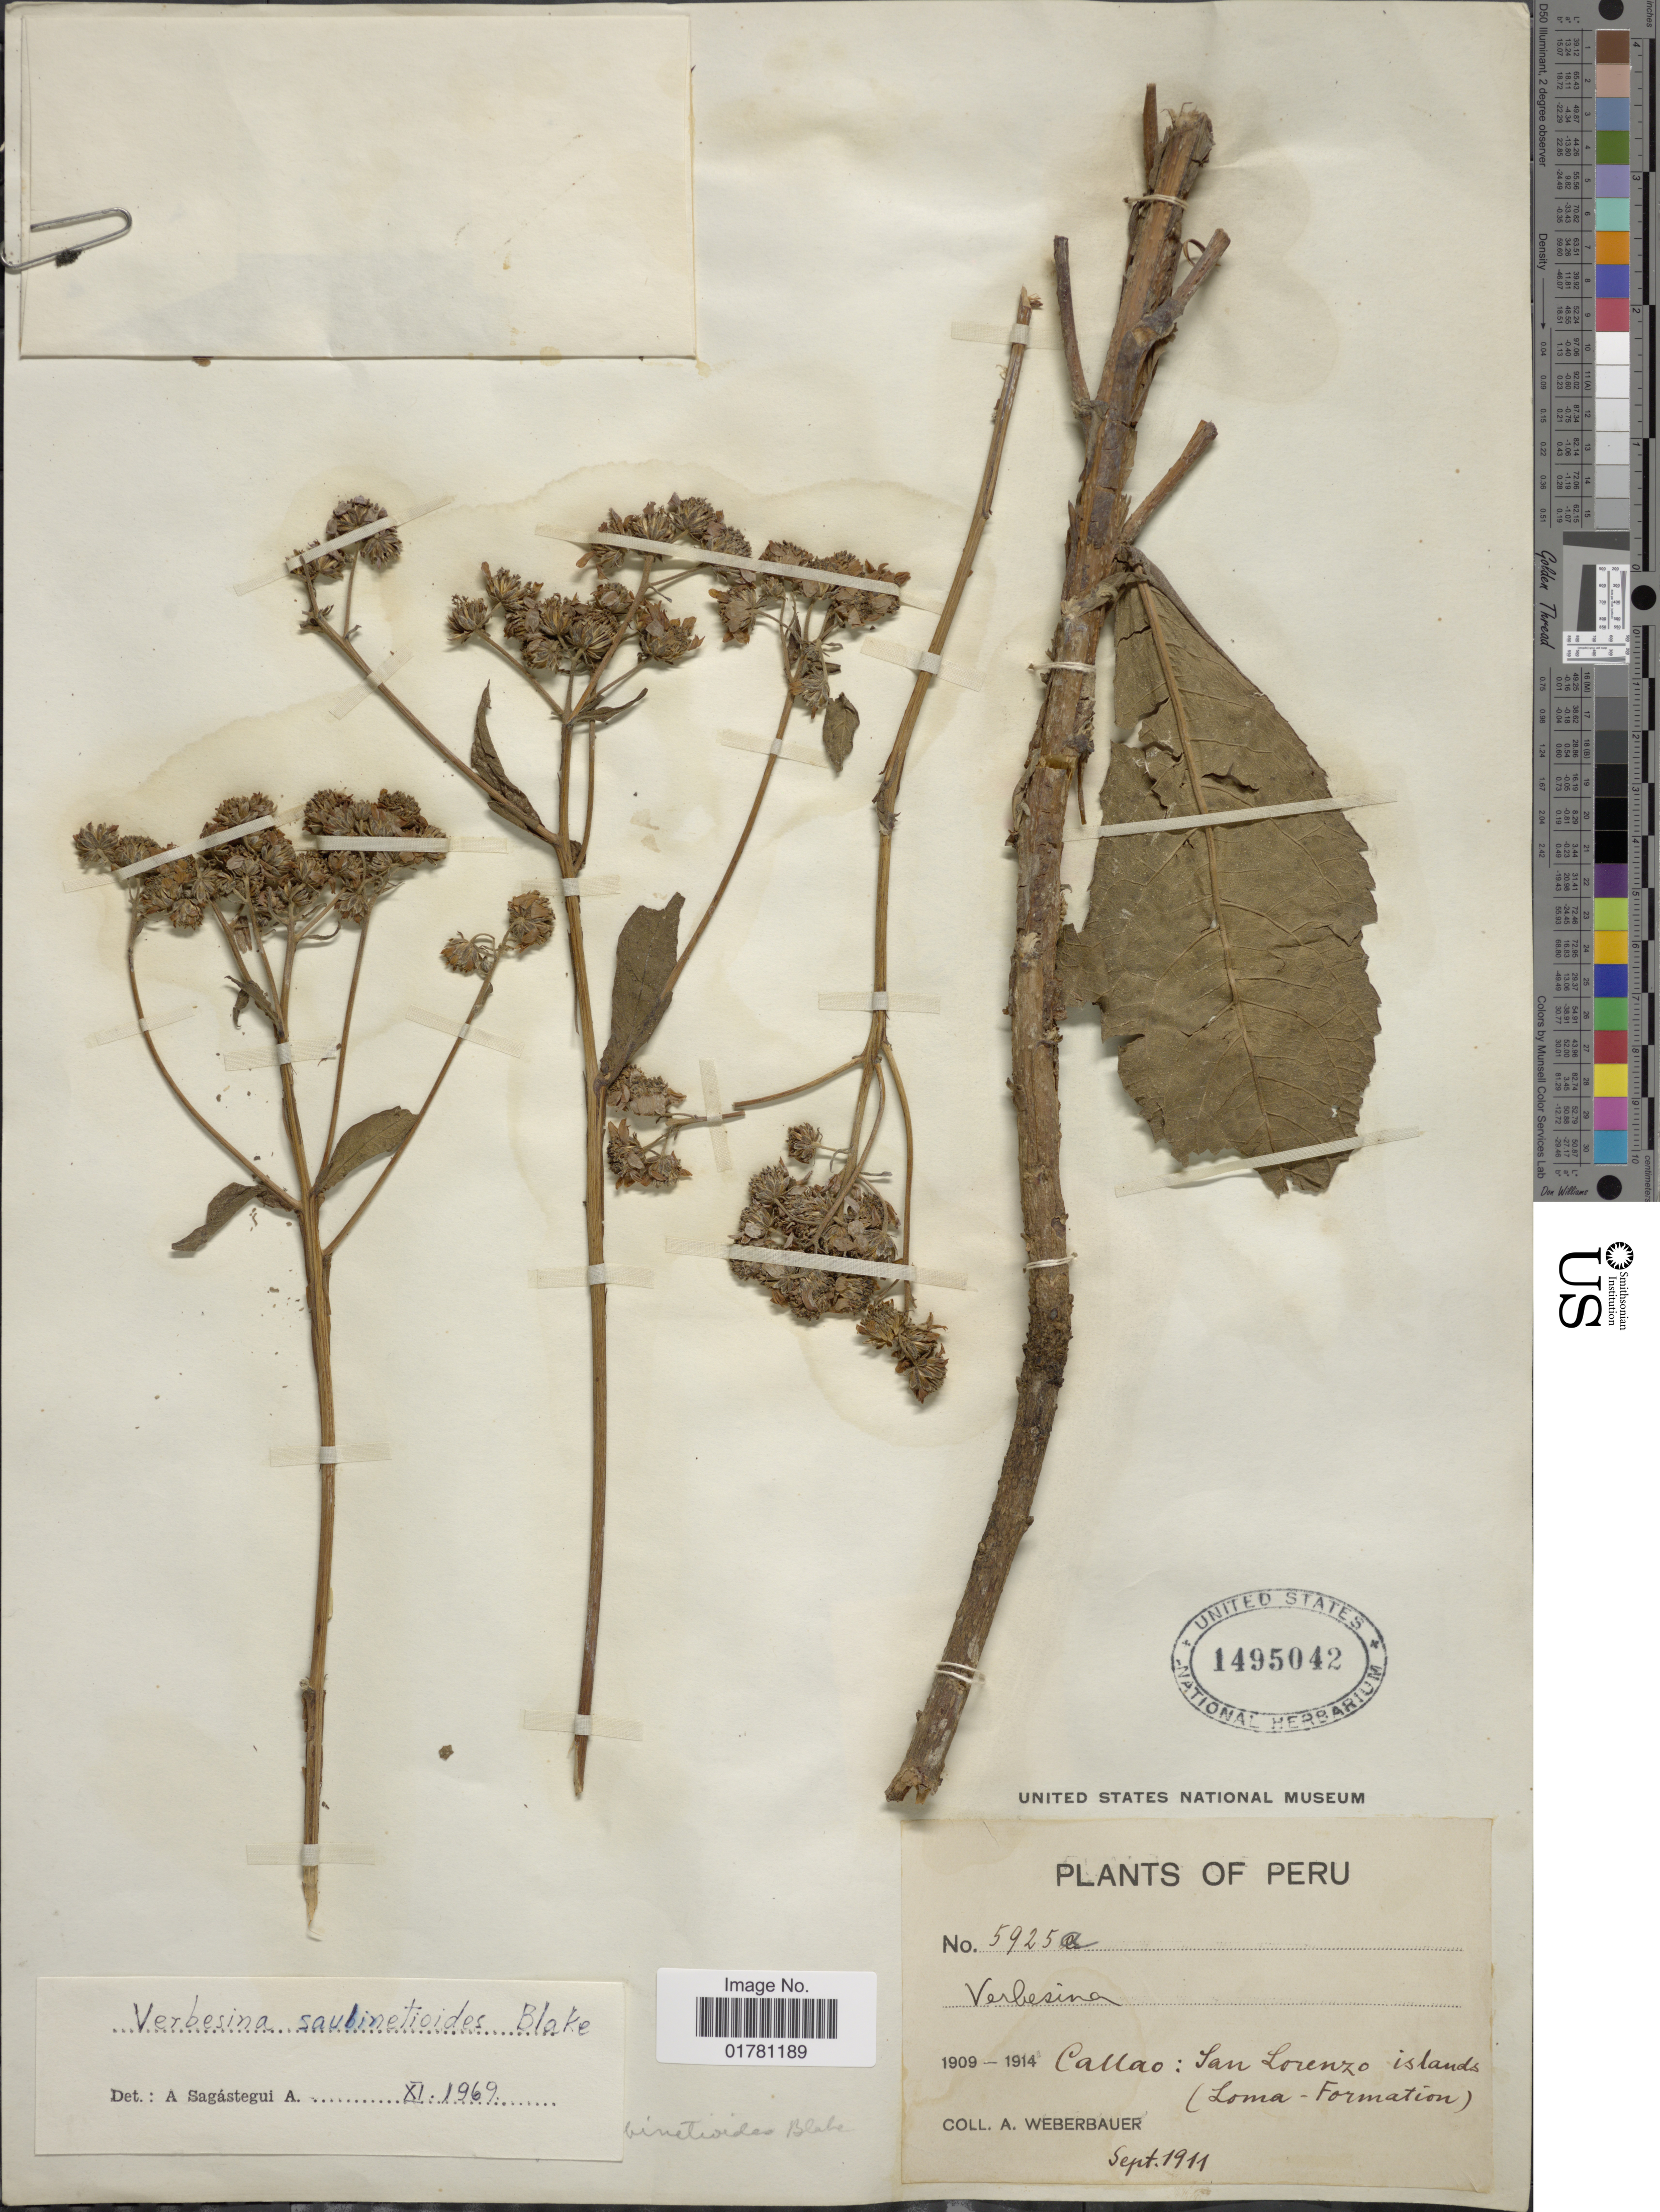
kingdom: Plantae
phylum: Tracheophyta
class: Magnoliopsida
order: Asterales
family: Asteraceae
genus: Verbesina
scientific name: Verbesina saubinetioides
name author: S.F. Blake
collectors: A. Weberbauer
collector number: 5925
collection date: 1911-09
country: Peru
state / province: Callao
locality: San Lorenzo islands (Loma-Formation)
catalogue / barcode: US 1495042